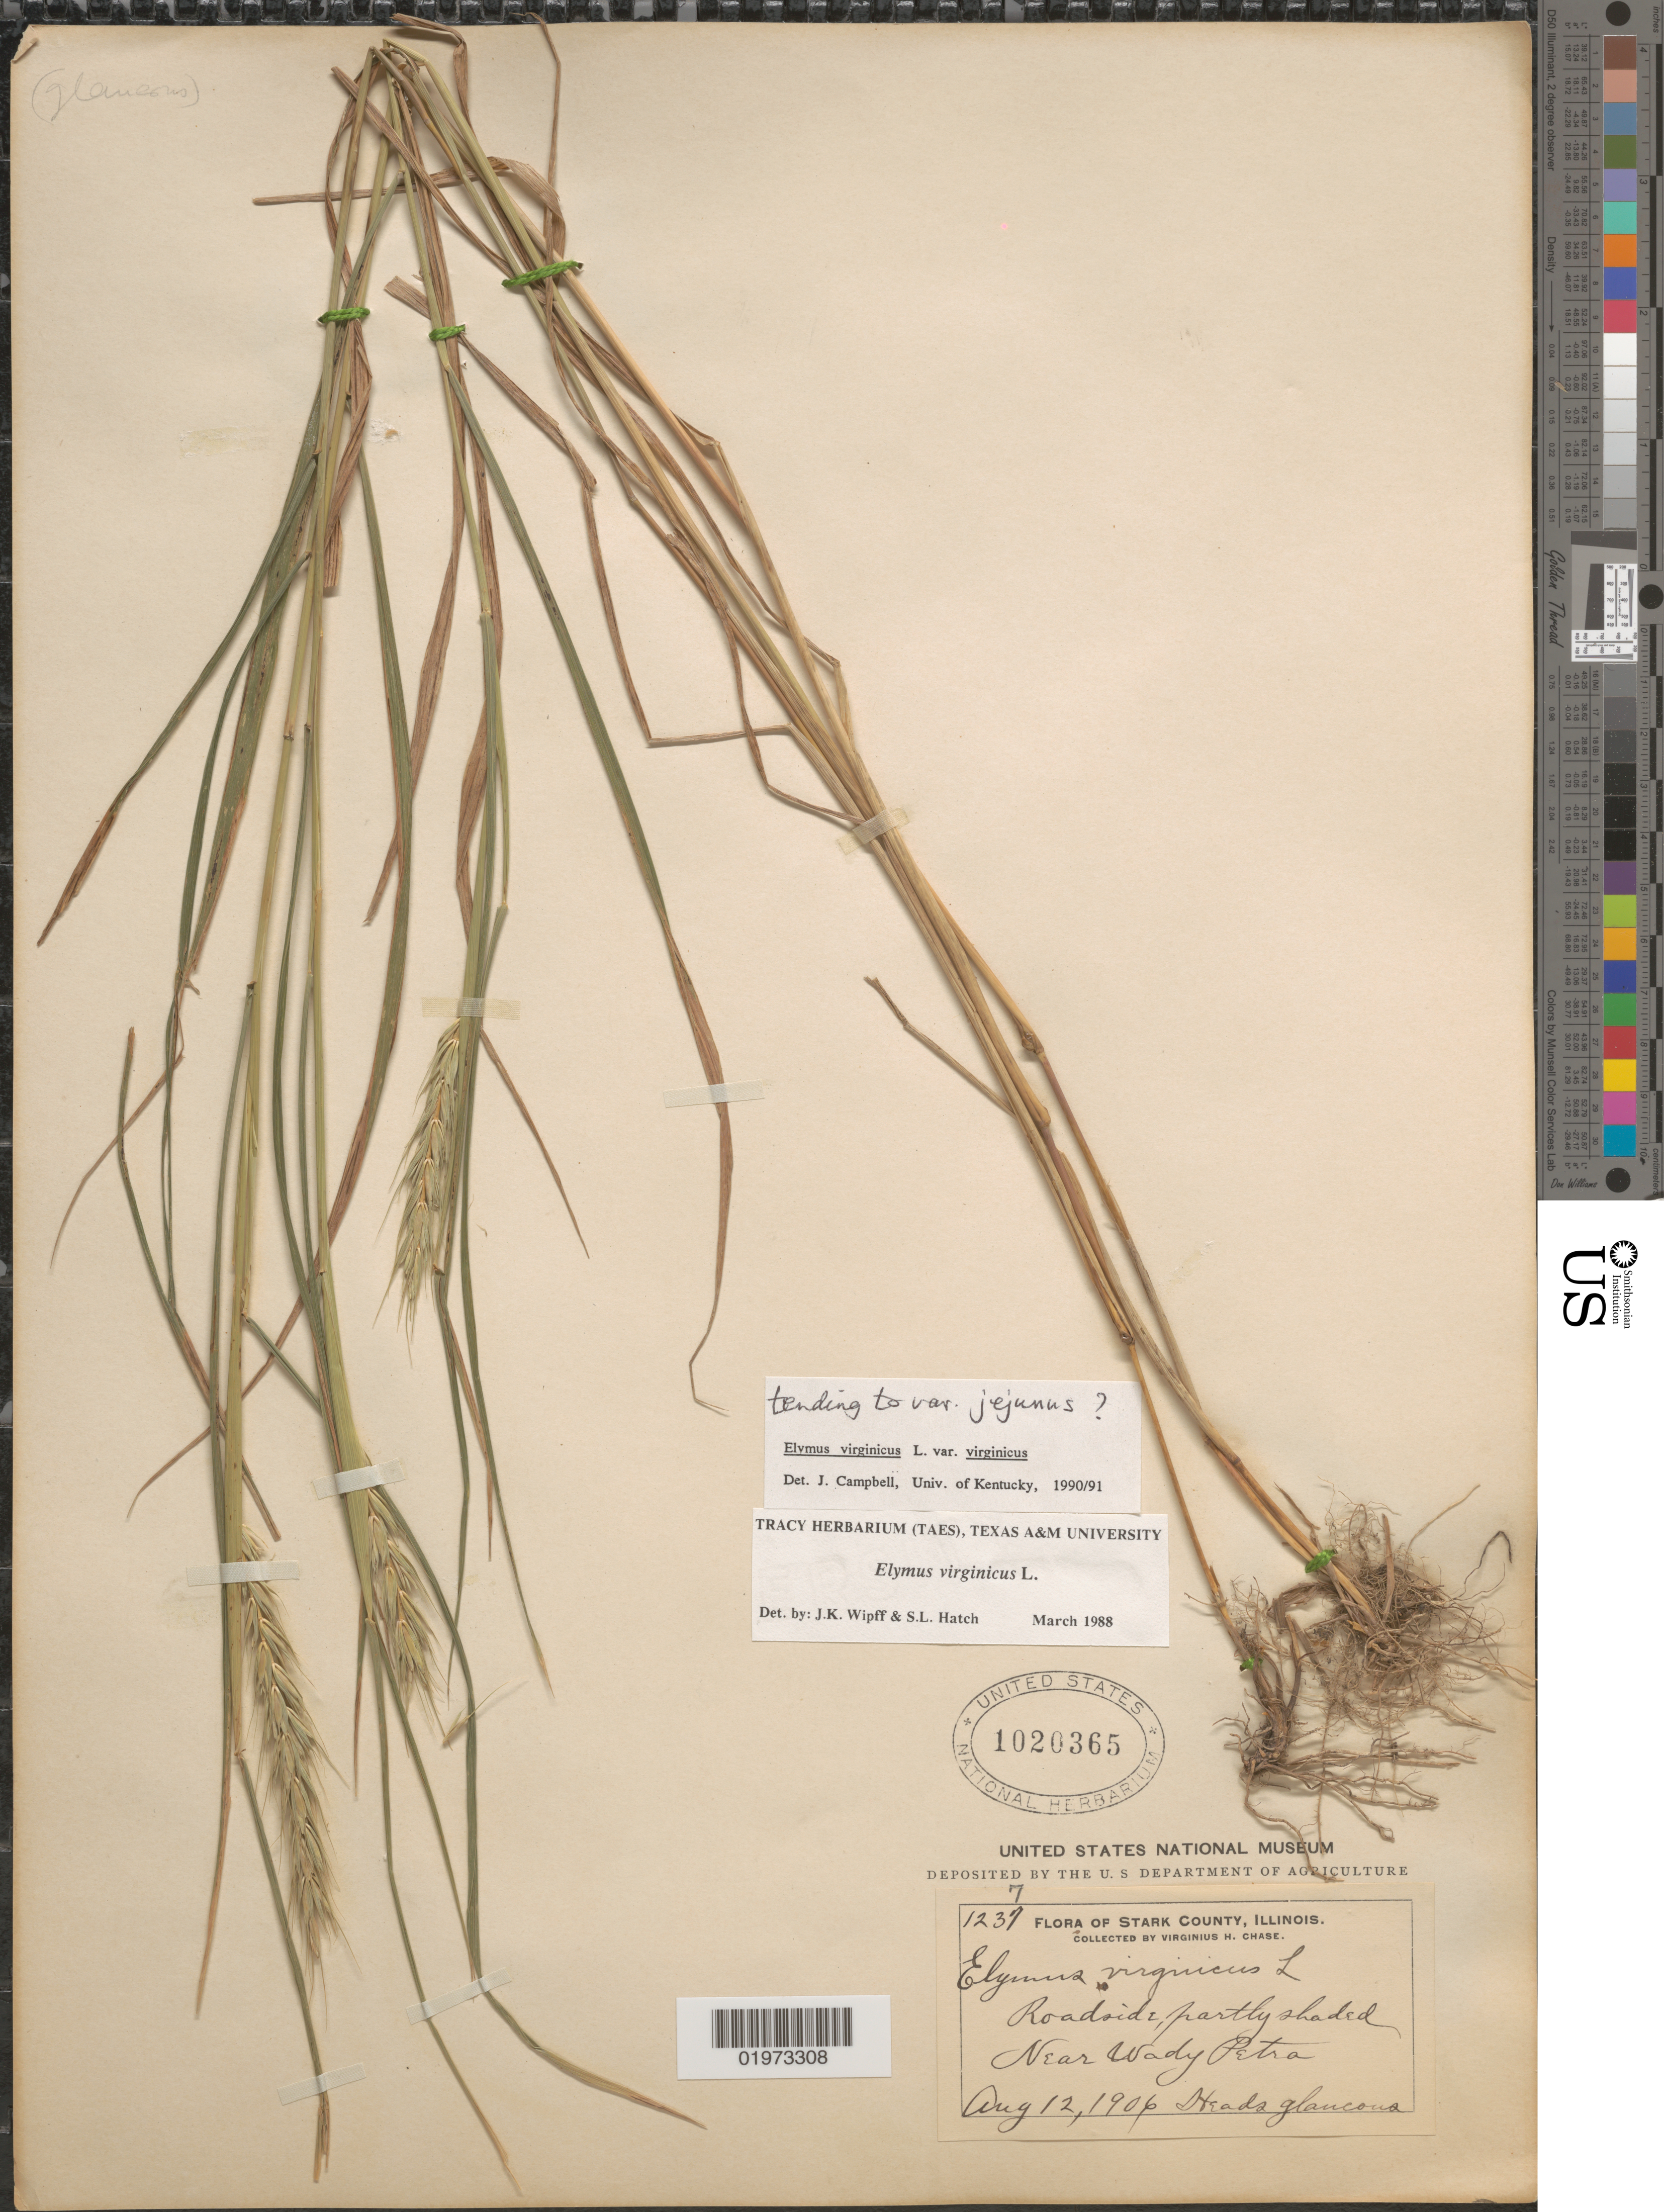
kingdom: Plantae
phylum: Tracheophyta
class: Liliopsida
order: Poales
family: Poaceae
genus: Elymus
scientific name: Elymus virginicus var. virginicus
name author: L.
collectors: V. H. Chase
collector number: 1237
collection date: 1906-08-12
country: United States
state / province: Illinois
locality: Stark County. Roadside, partly shaded. Near Wady Petra.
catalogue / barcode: US 1020365